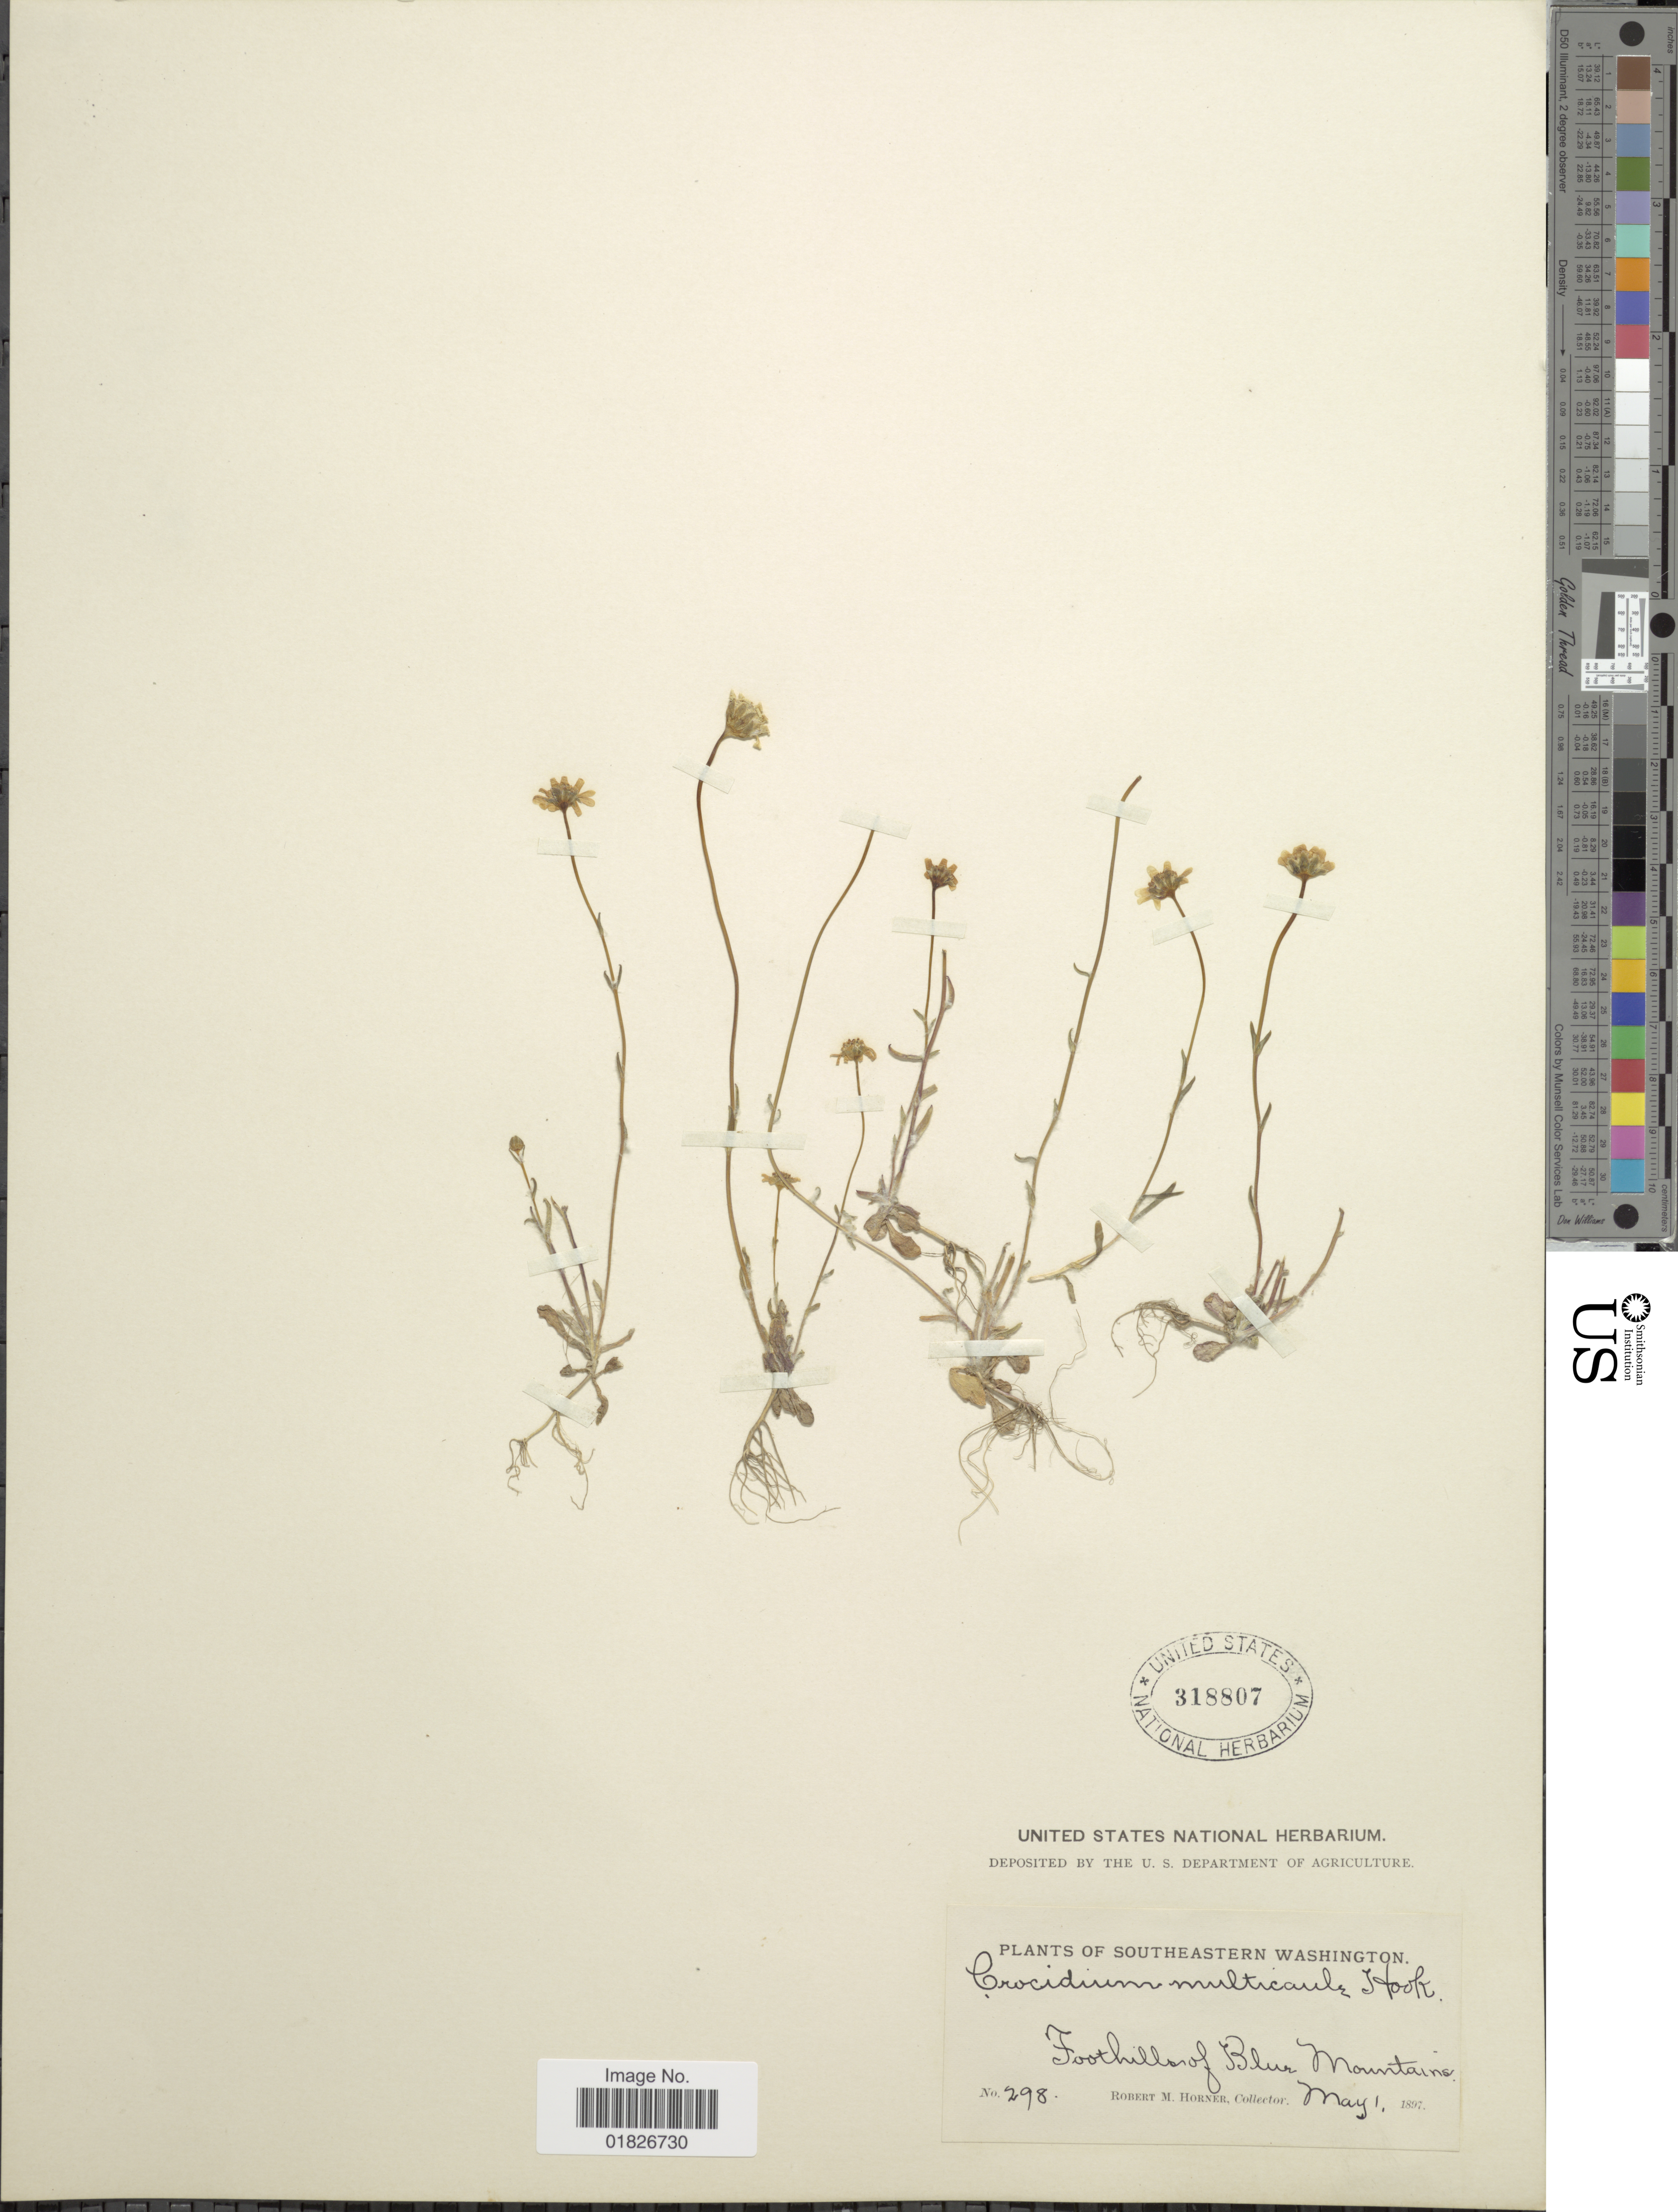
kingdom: Plantae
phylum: Tracheophyta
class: Magnoliopsida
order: Asterales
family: Asteraceae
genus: Crocidium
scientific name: Crocidium multicaule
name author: Hook.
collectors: R. Horner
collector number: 298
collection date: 1897-05-01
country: United States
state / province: Washington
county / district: Clallam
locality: Southeastern Washington, Foothills of Blue Mountains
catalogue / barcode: US 318807